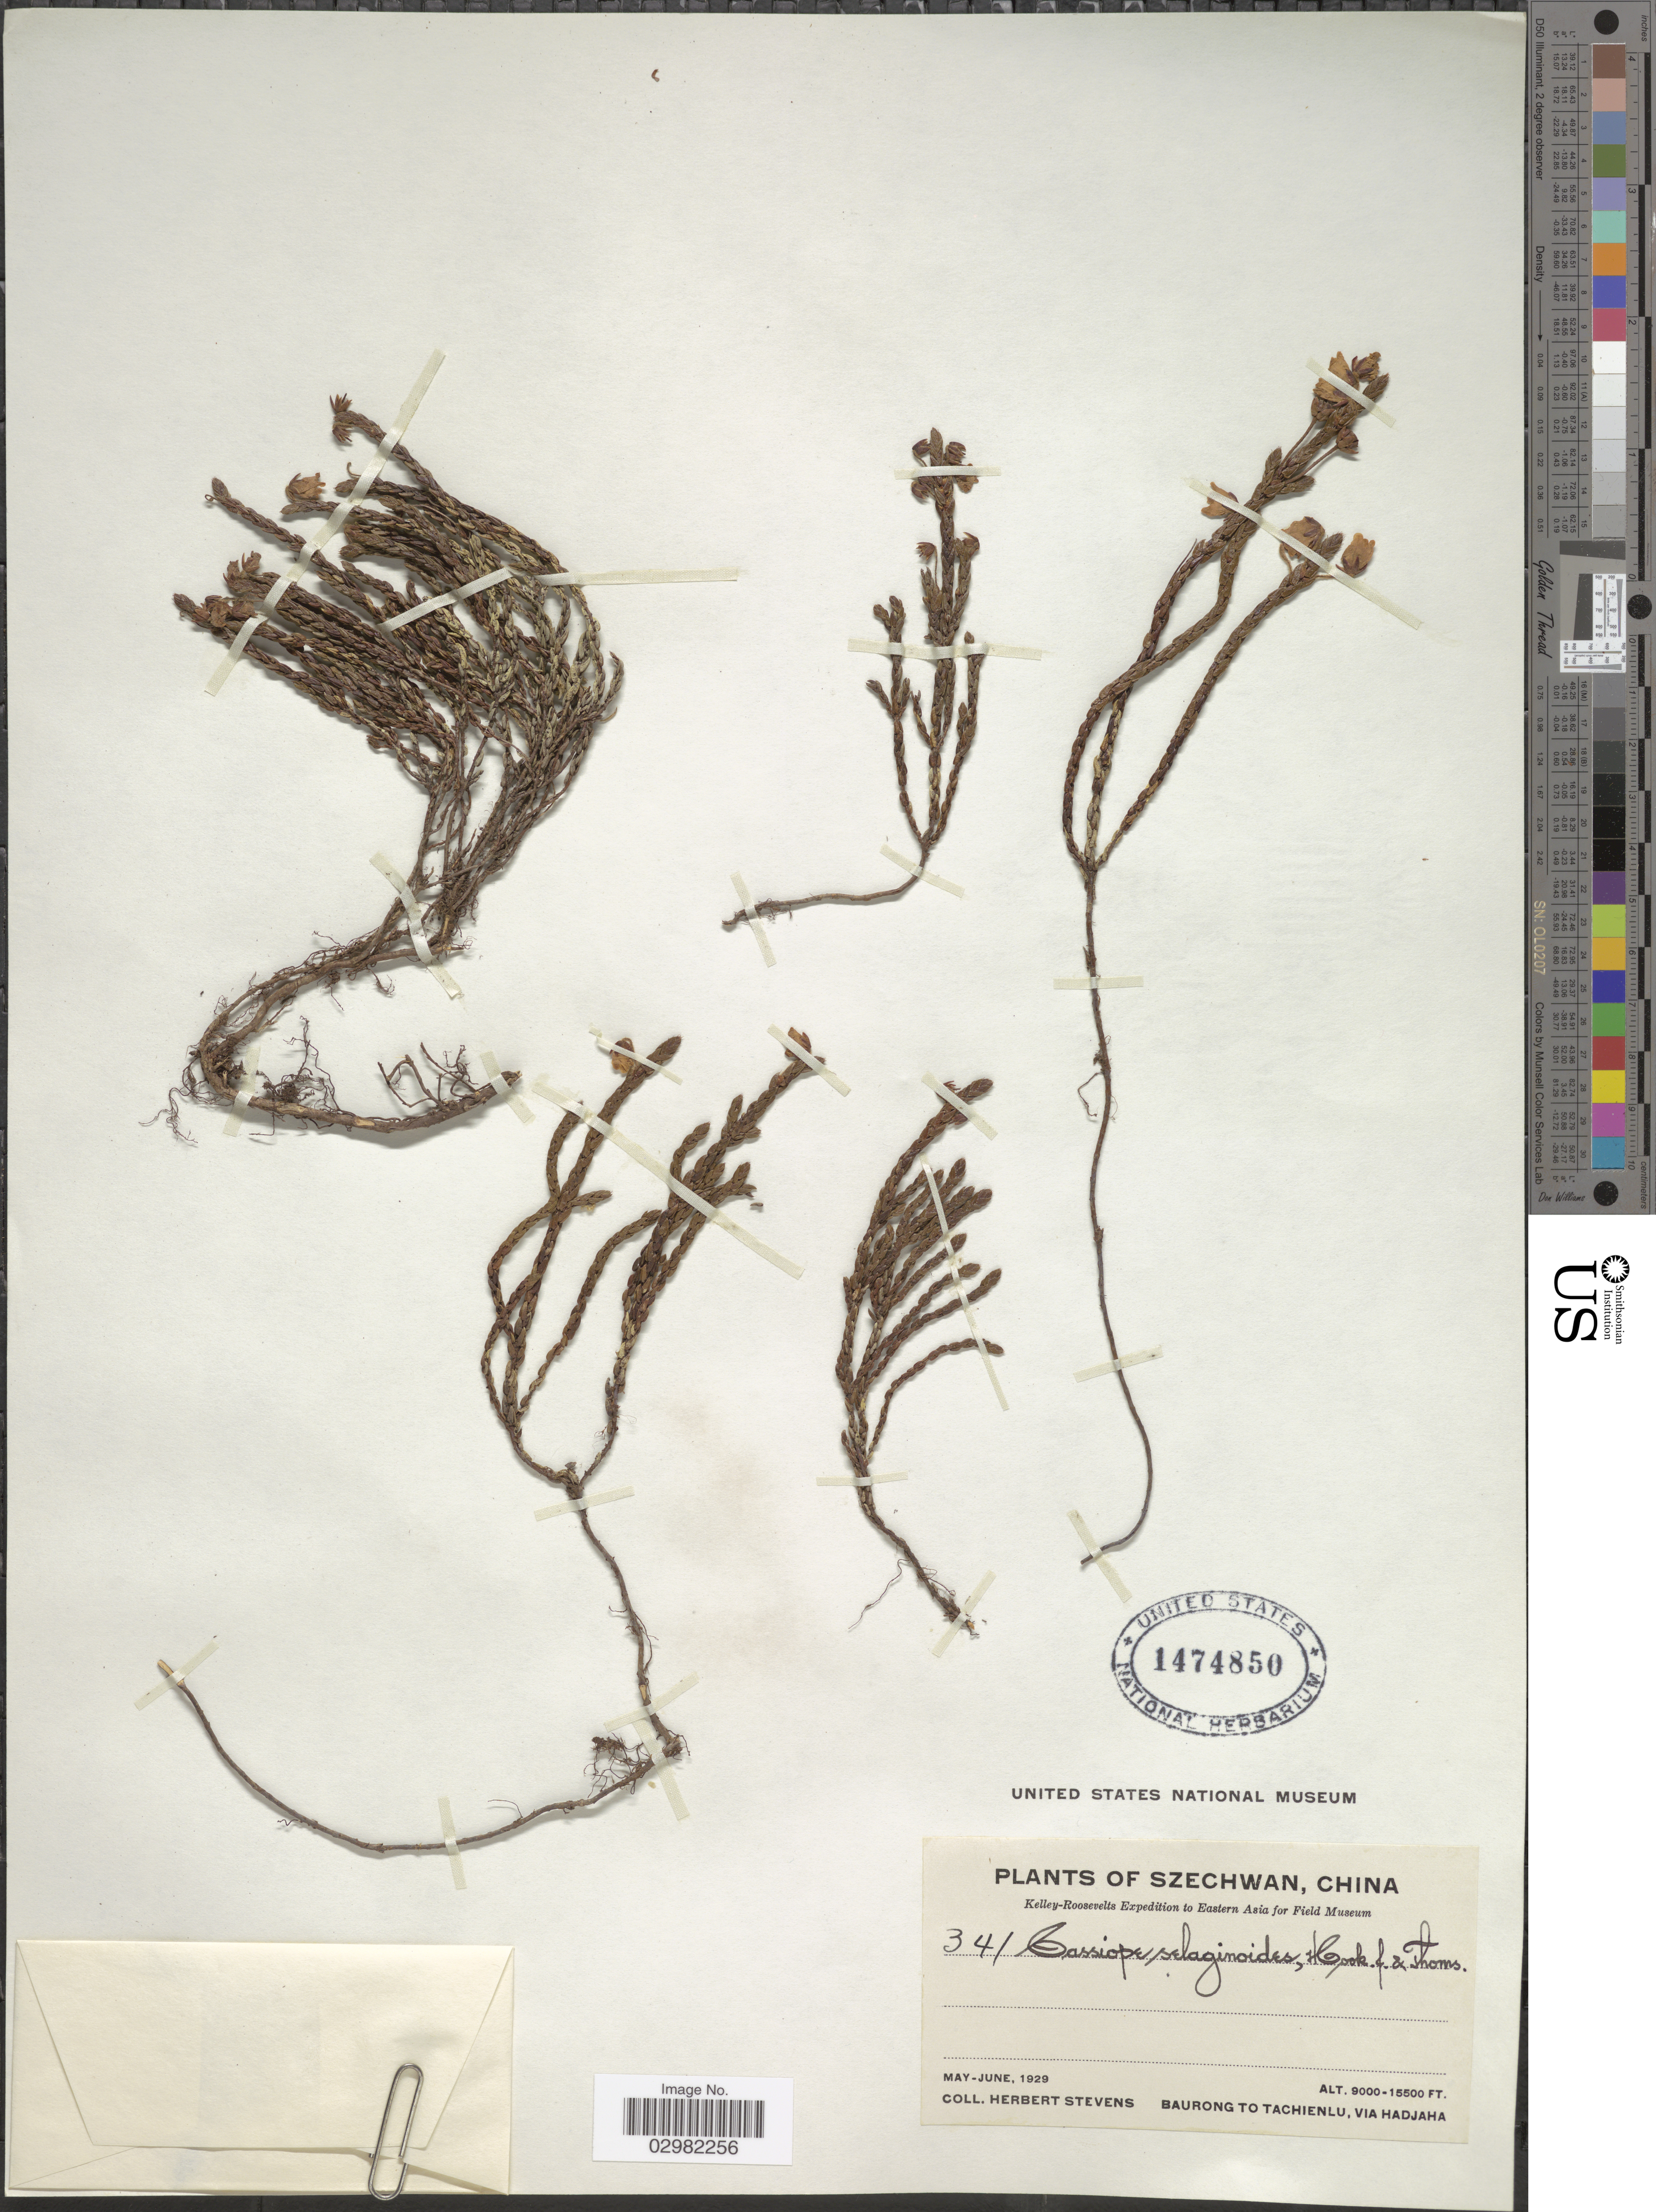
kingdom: Plantae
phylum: Tracheophyta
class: Magnoliopsida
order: Ericales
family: Ericaceae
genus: Cassiope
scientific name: Cassiope selaginoides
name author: Hook. f. & Thomson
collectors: H. Stevens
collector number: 341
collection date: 1929-05/1929-06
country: China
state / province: Sichuan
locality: Szechwan, China, Baurong to Tachienlu, Via Hadjaha.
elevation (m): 2743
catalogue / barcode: US 1474850